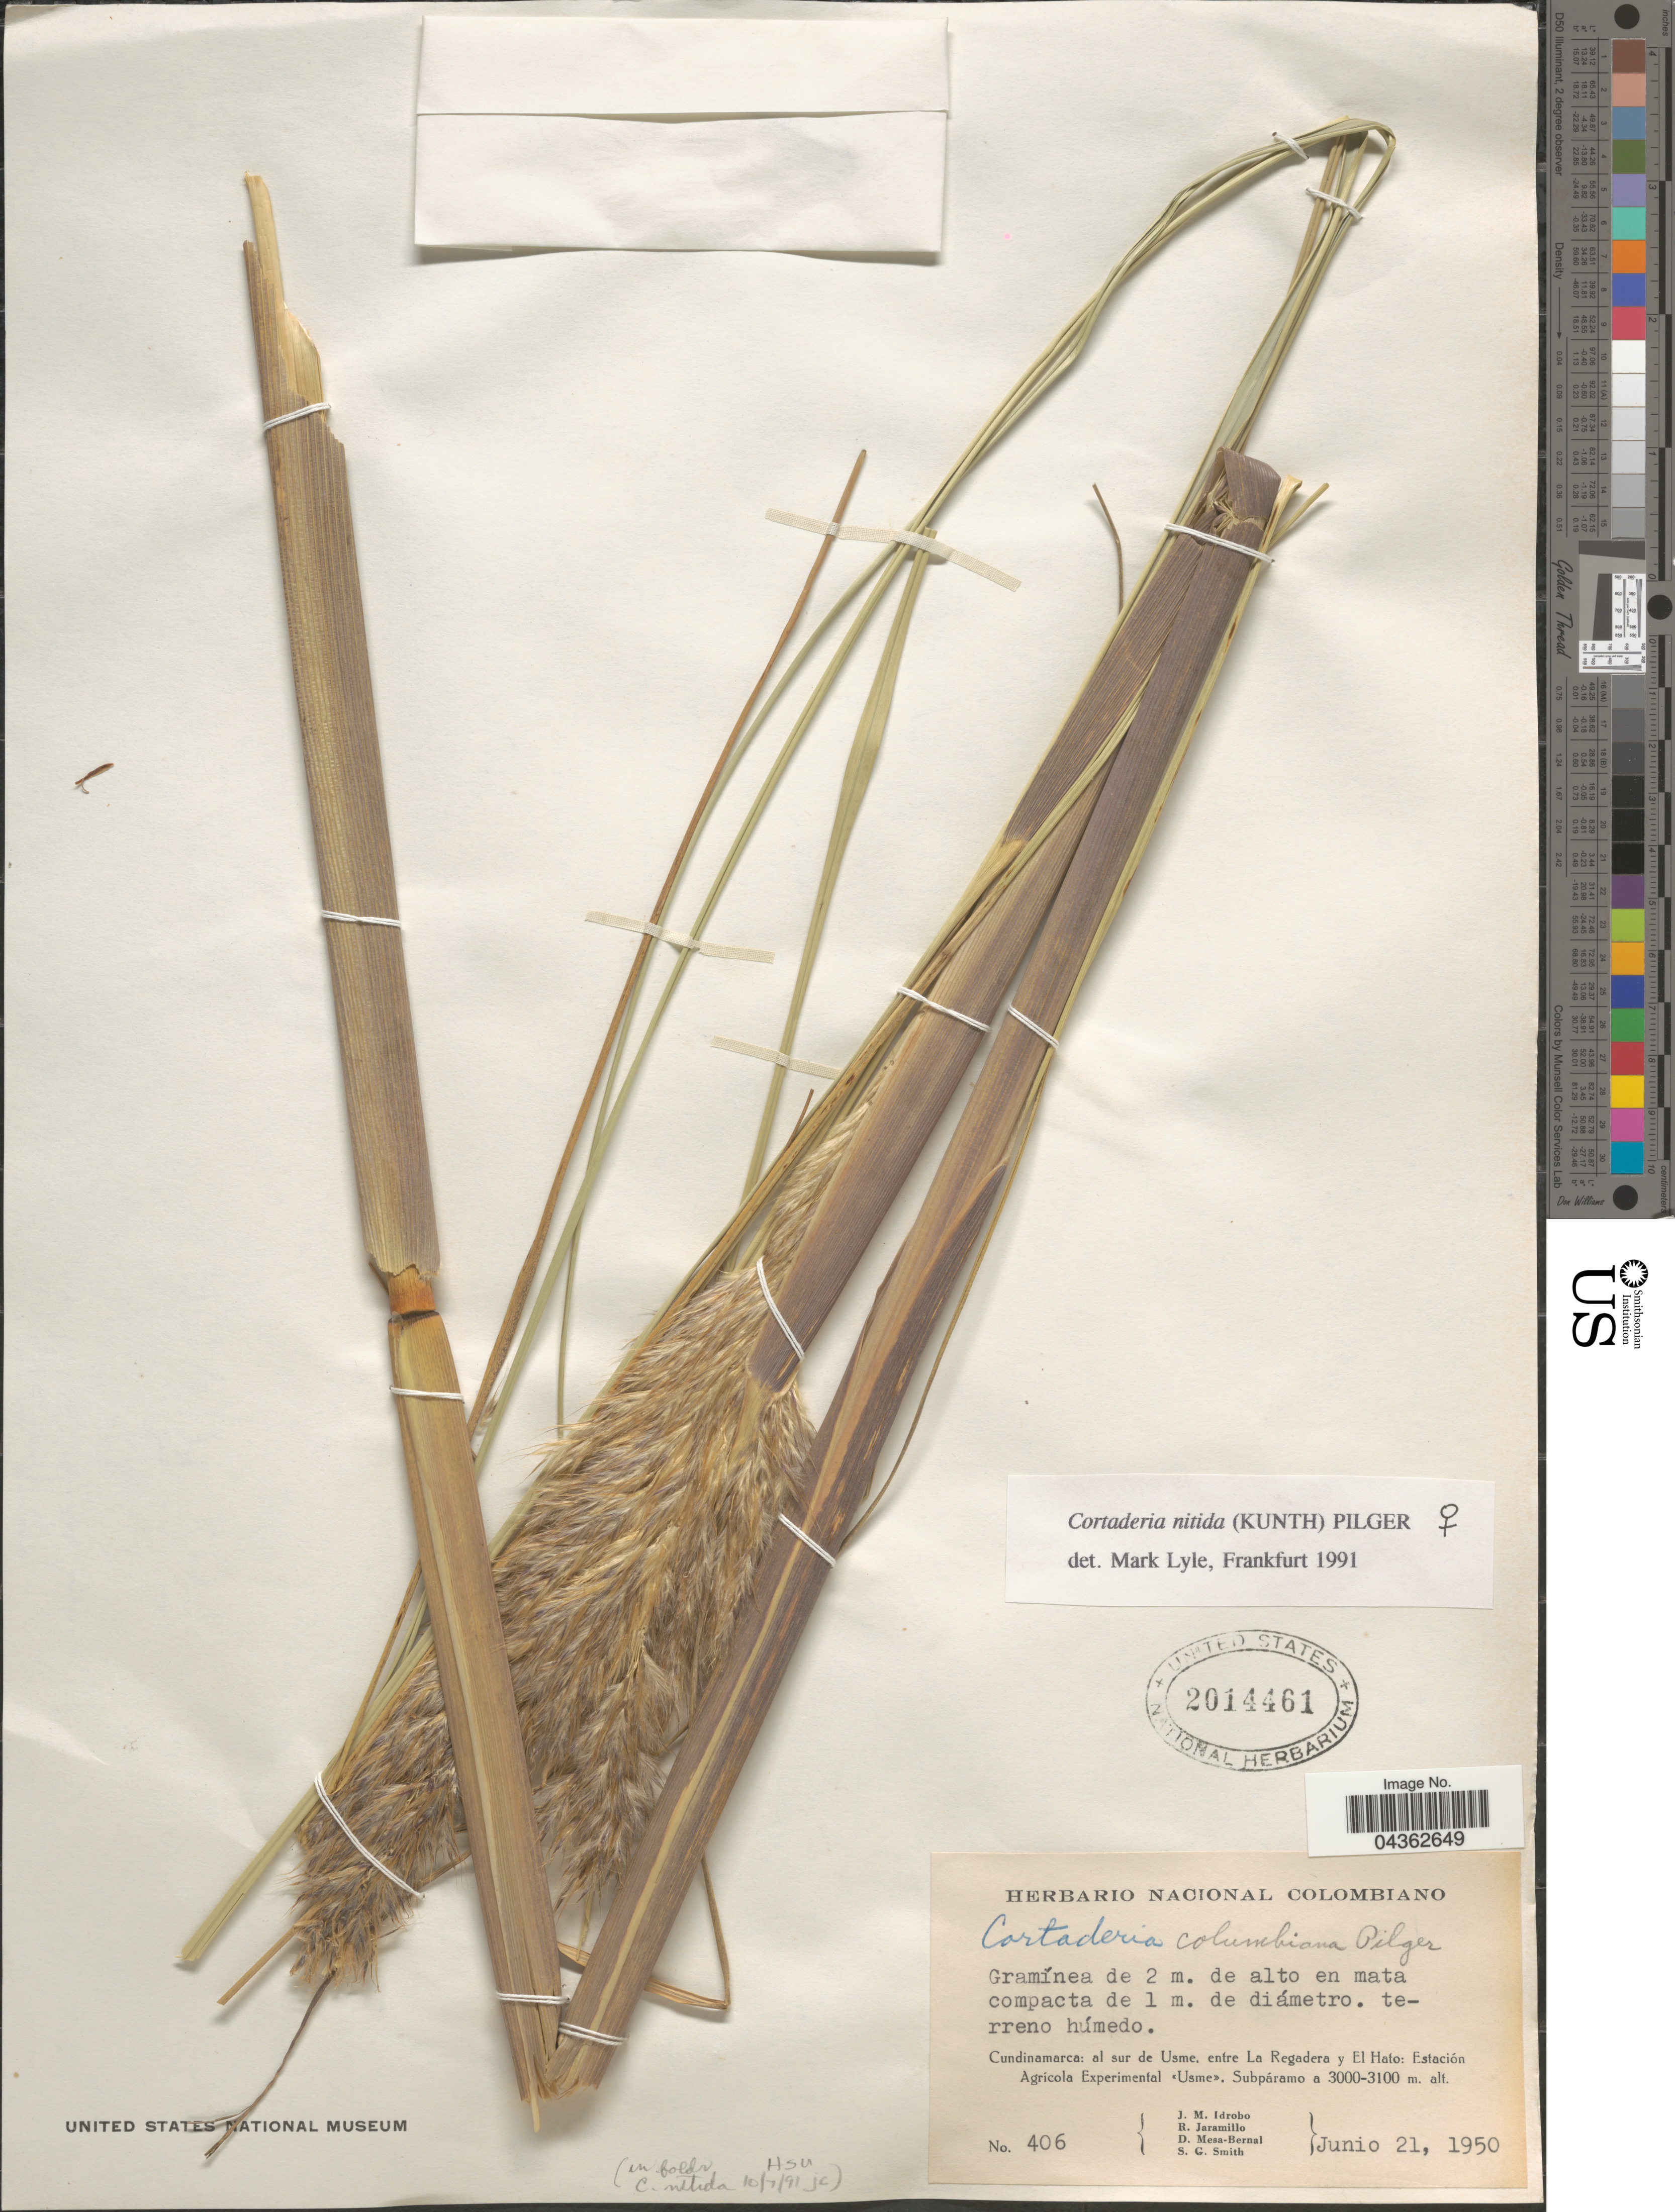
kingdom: Plantae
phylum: Tracheophyta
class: Liliopsida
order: Poales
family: Poaceae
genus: Cortaderia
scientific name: Cortaderia nitida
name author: (Kunth) Pilg.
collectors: J. M. Idrobo, R. Jaramillo, D. Mesa-Bernal & S. G. Smith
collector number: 406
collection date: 1950-06-21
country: Colombia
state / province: Cundinamarca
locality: Al sur de Usme, entre La Regadera y El Hato: Estación Agricola Experimental «Usme».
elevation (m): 3000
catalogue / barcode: US 2014461